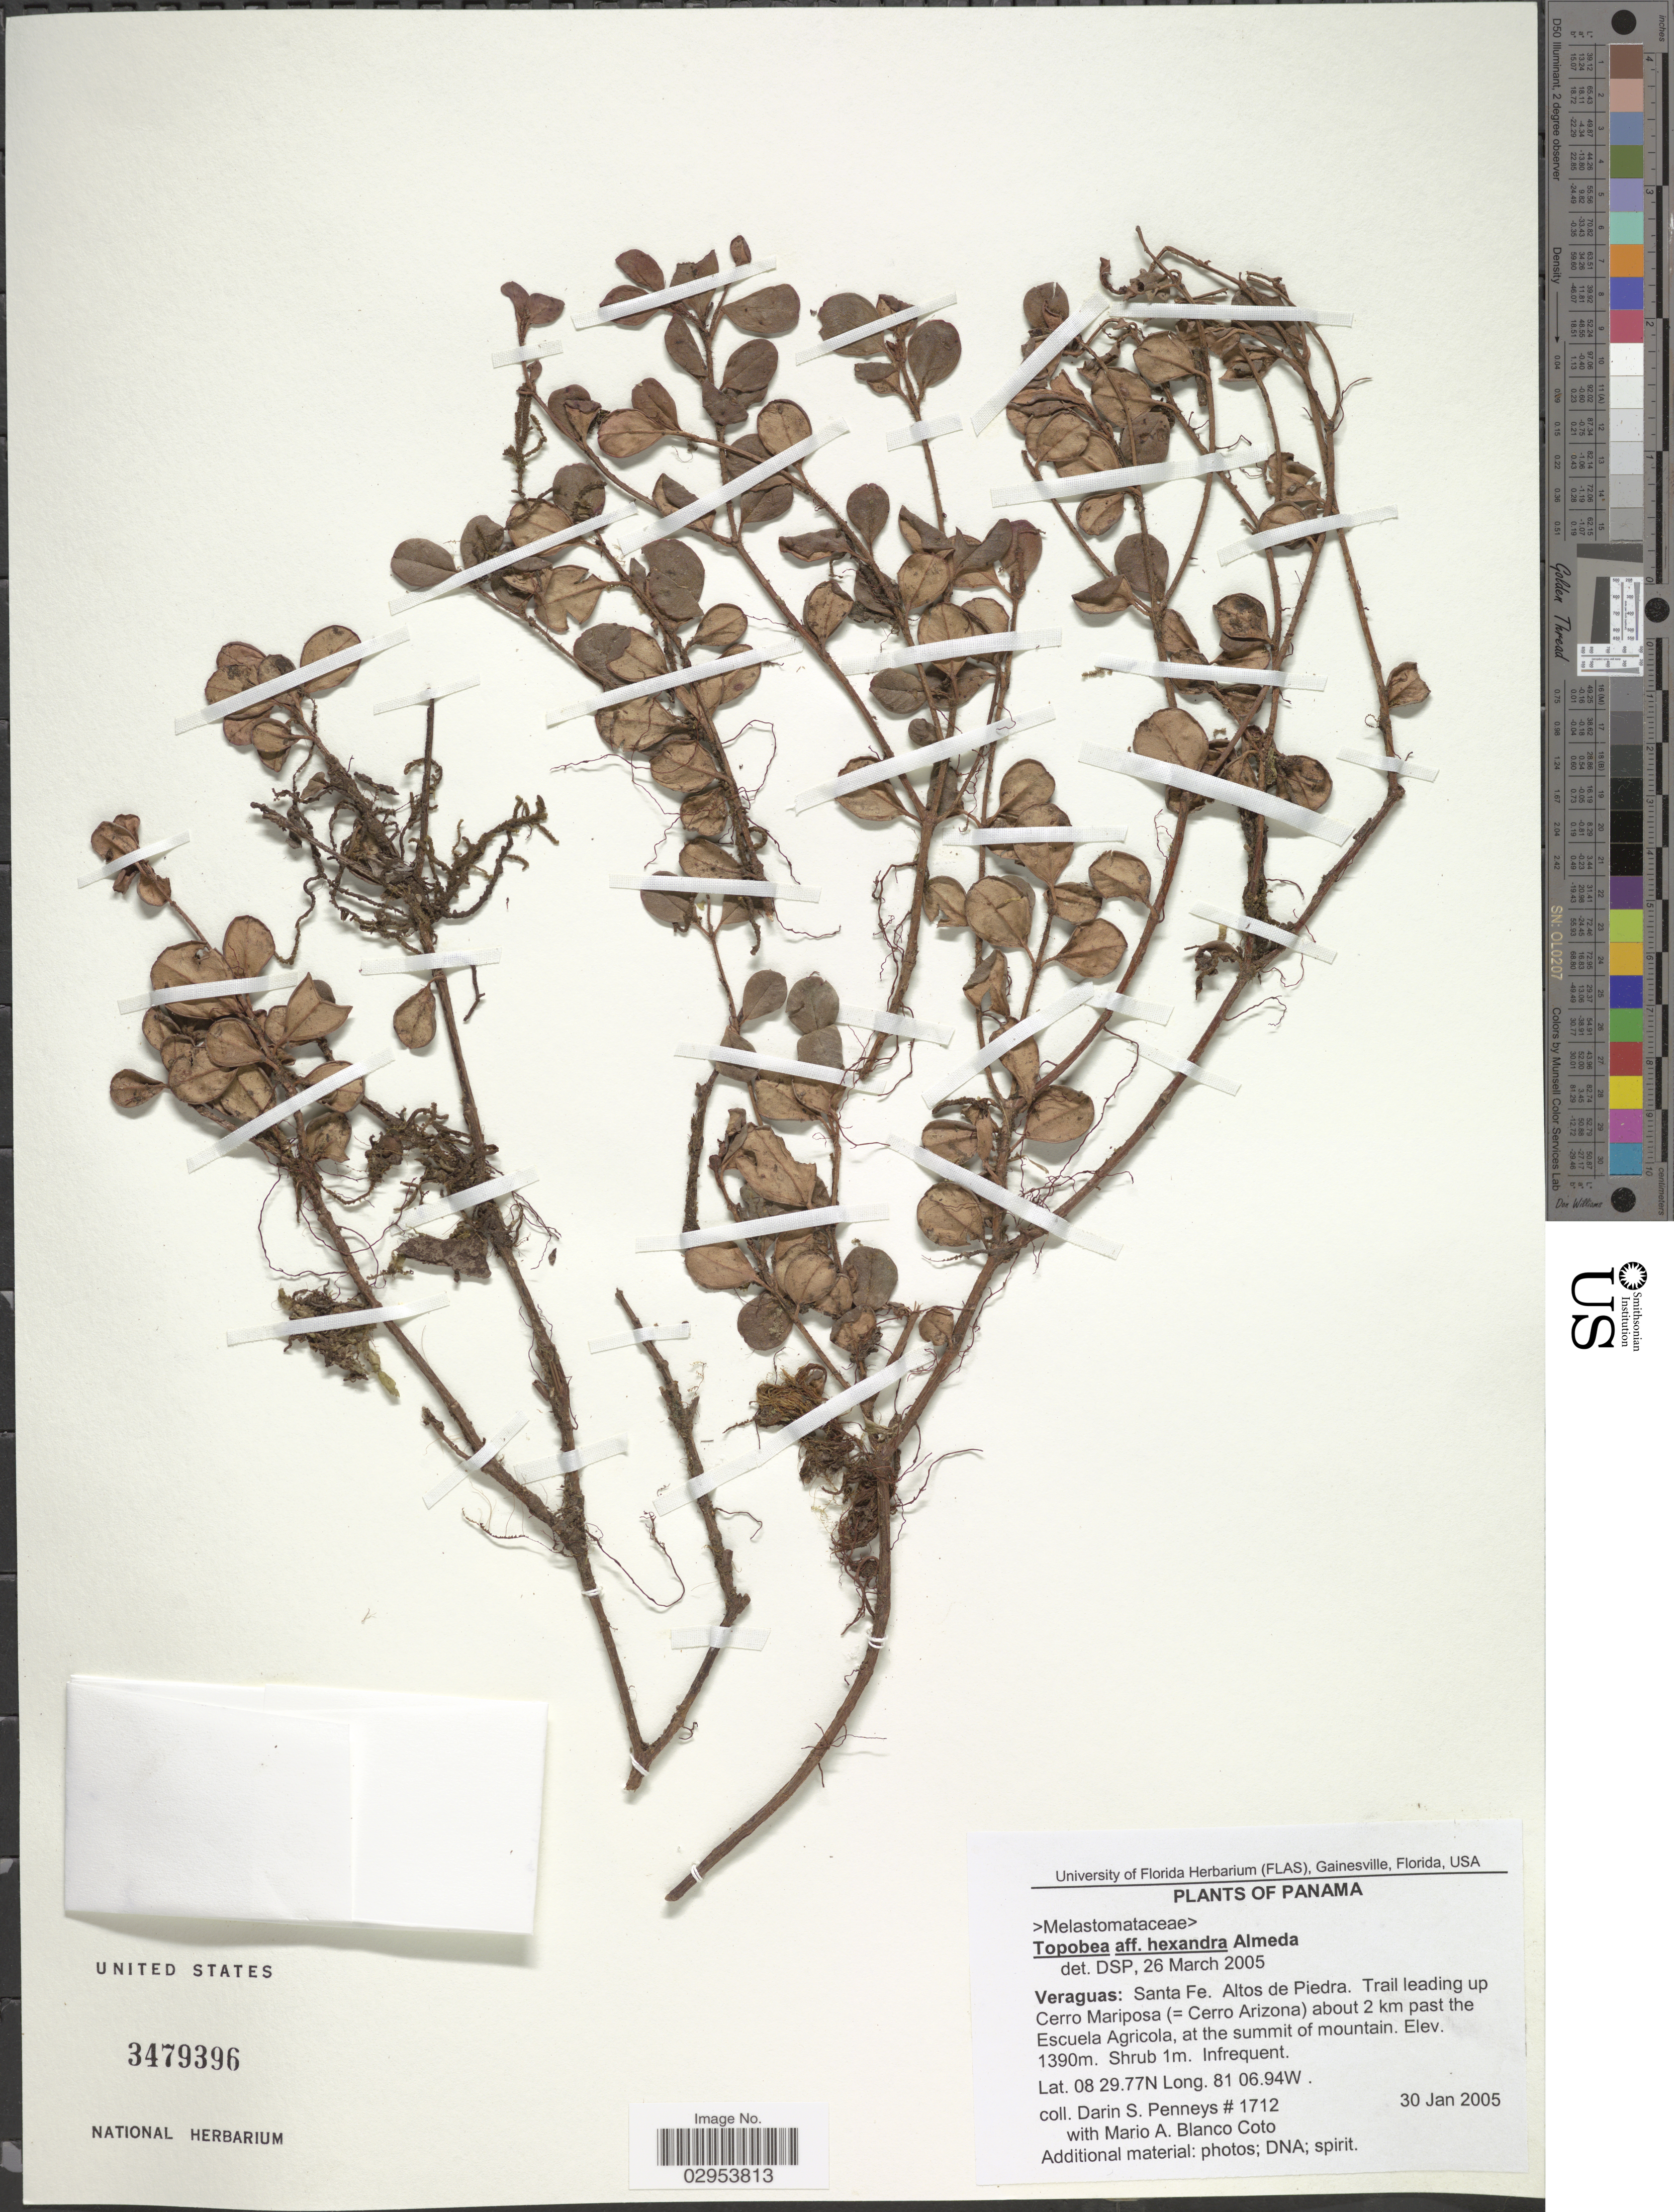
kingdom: Plantae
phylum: Tracheophyta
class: Magnoliopsida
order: Myrtales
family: Melastomataceae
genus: Topobea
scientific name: Topobea hexandra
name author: Almeda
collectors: D. S. Penneys & M. A. Blanco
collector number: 1712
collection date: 2008-01-30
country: Panama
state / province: Veraguas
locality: Santa Fe. Altos Piedra. Trail leading up Cerro Mariposa (=Cerro Arizona) about 2 km past the Escuela Agricola, at the summit of mountain.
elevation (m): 1390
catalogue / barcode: US 3479396